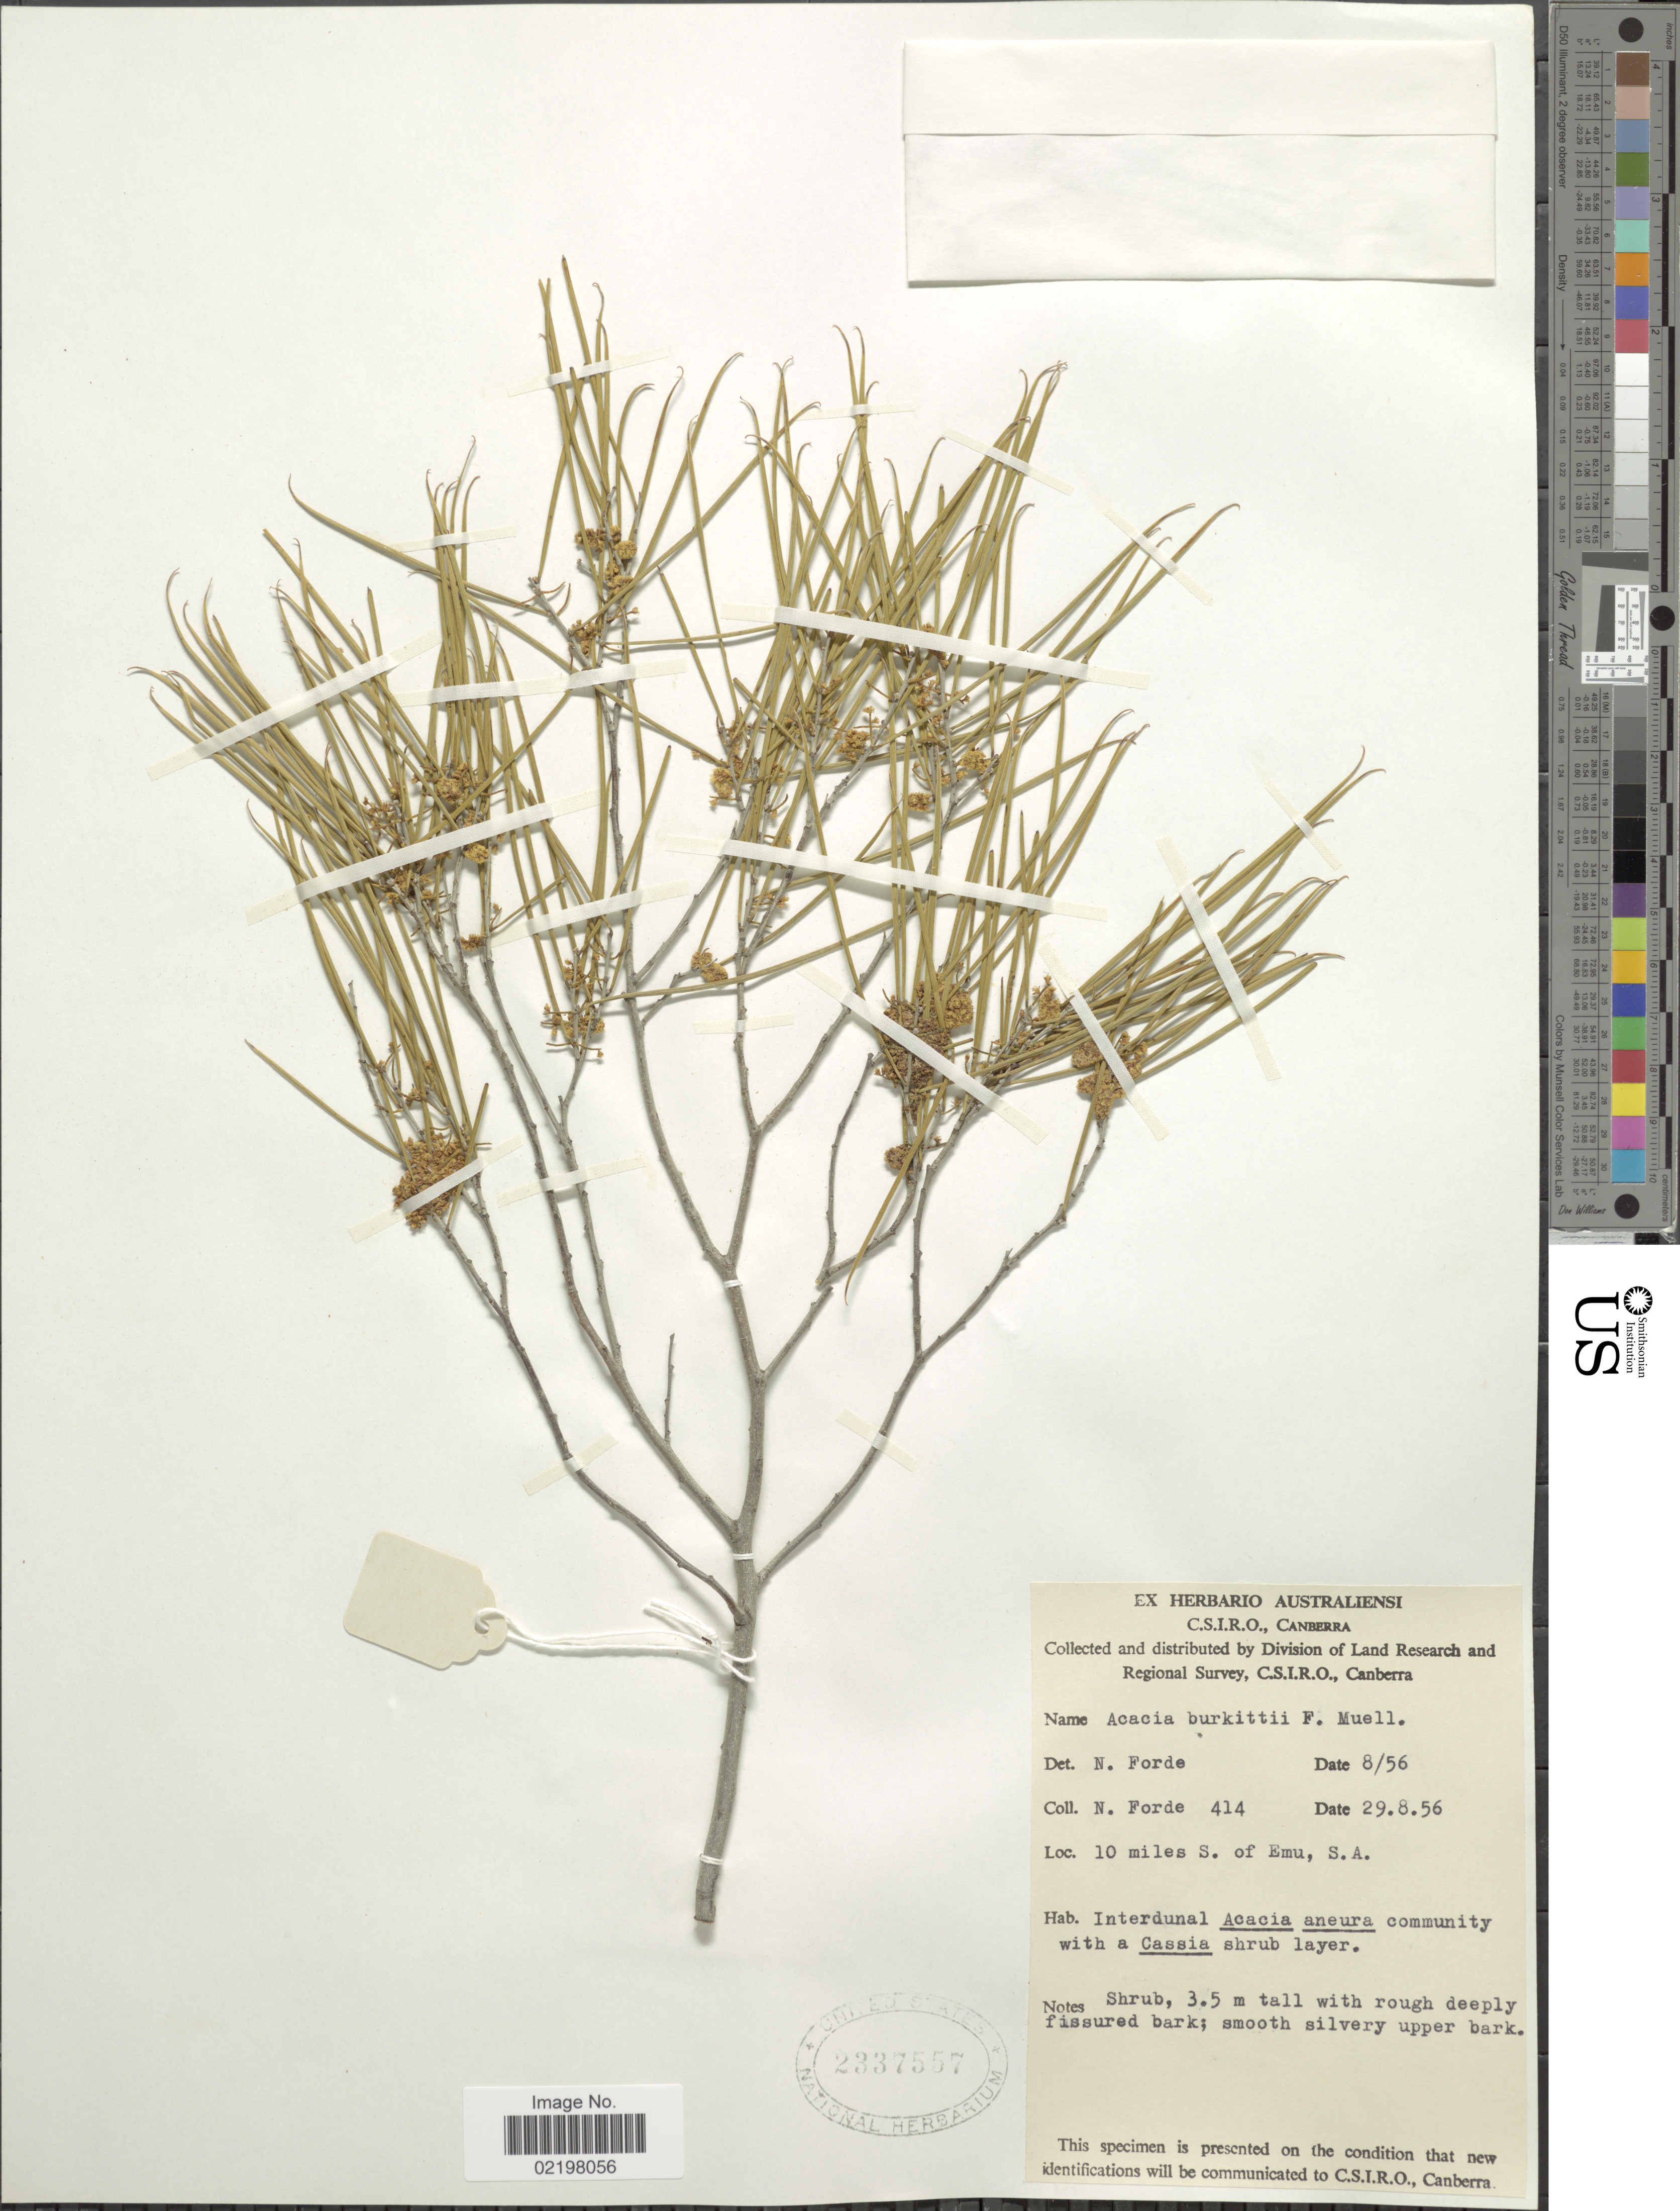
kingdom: Plantae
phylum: Tracheophyta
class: Magnoliopsida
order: Fabales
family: Fabaceae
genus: Acacia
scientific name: Acacia burkittii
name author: F. Muell. ex Benth.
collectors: N. Forde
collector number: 414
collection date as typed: Transcribed d/m/y: 29/8/56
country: Australia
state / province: South Australia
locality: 10 miles S. of Emu, S.A.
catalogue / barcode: US 2337557